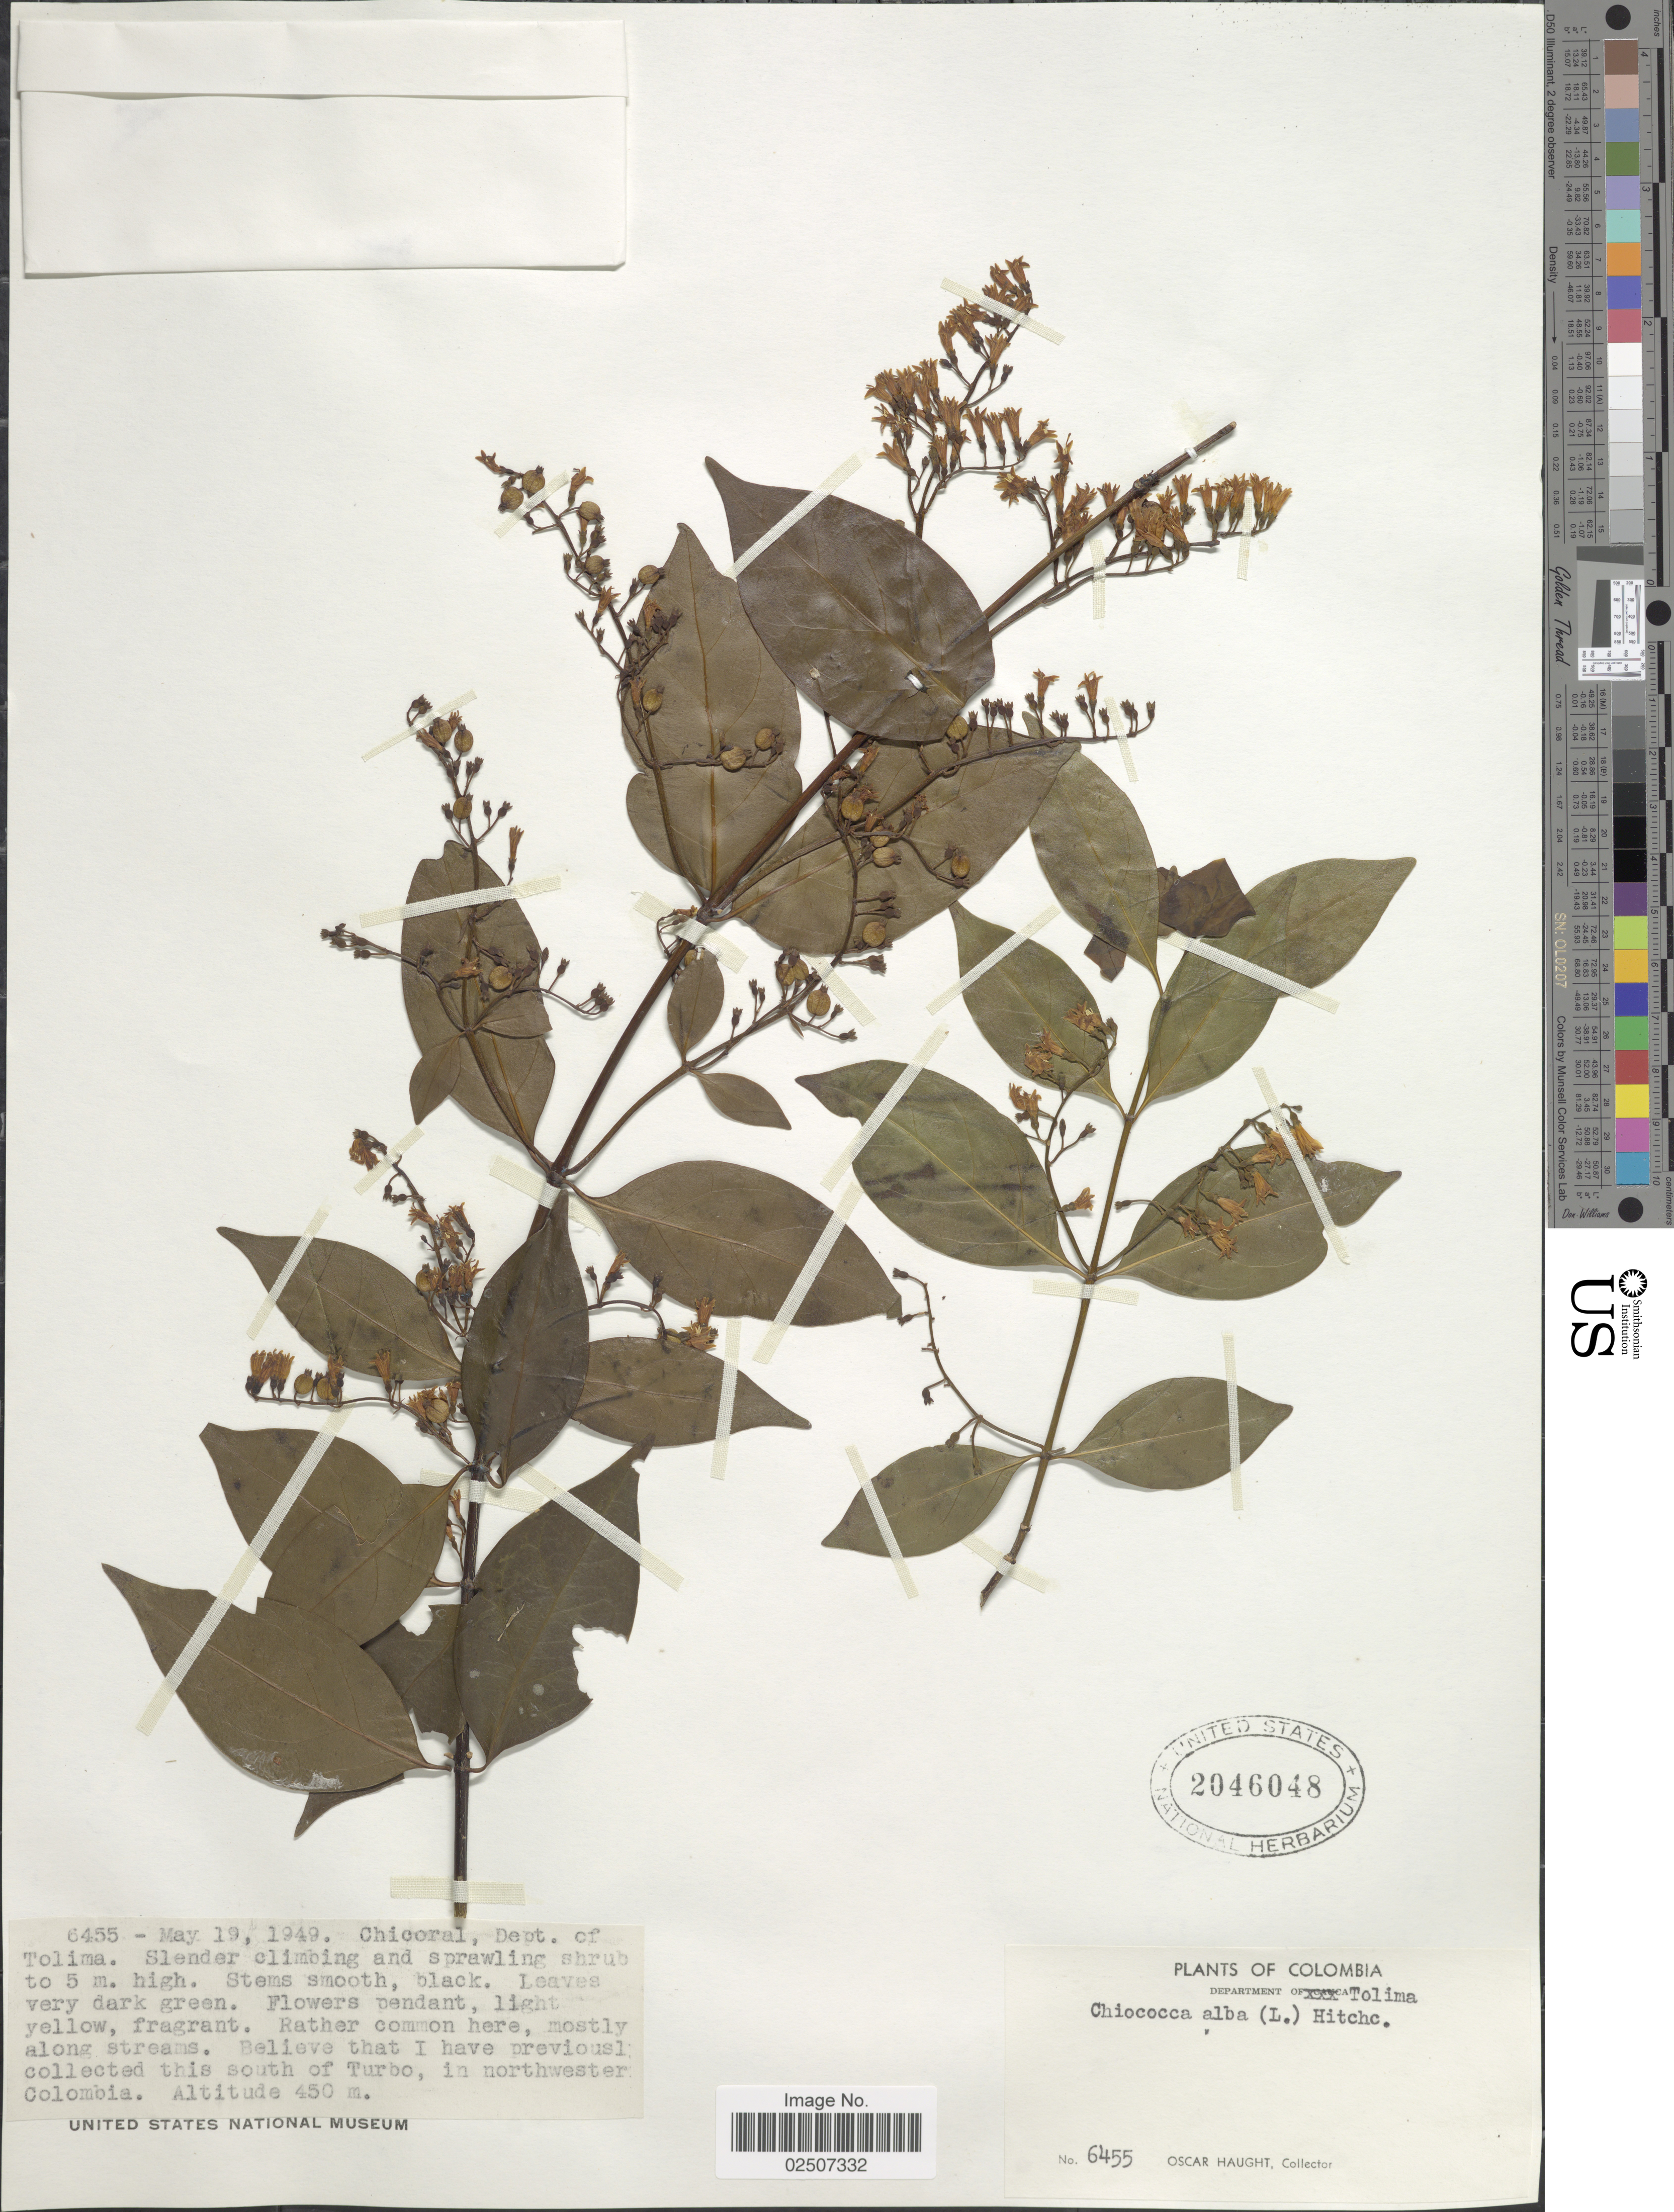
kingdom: Plantae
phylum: Tracheophyta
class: Magnoliopsida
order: Gentianales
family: Rubiaceae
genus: Chiococca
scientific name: Chiococca alba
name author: (L.) Hitchc.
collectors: O. L. Haught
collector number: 6455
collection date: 1949-05-19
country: Colombia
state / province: Tolima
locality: Chicoral, Dept. of Tolima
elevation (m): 450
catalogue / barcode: US 2046048